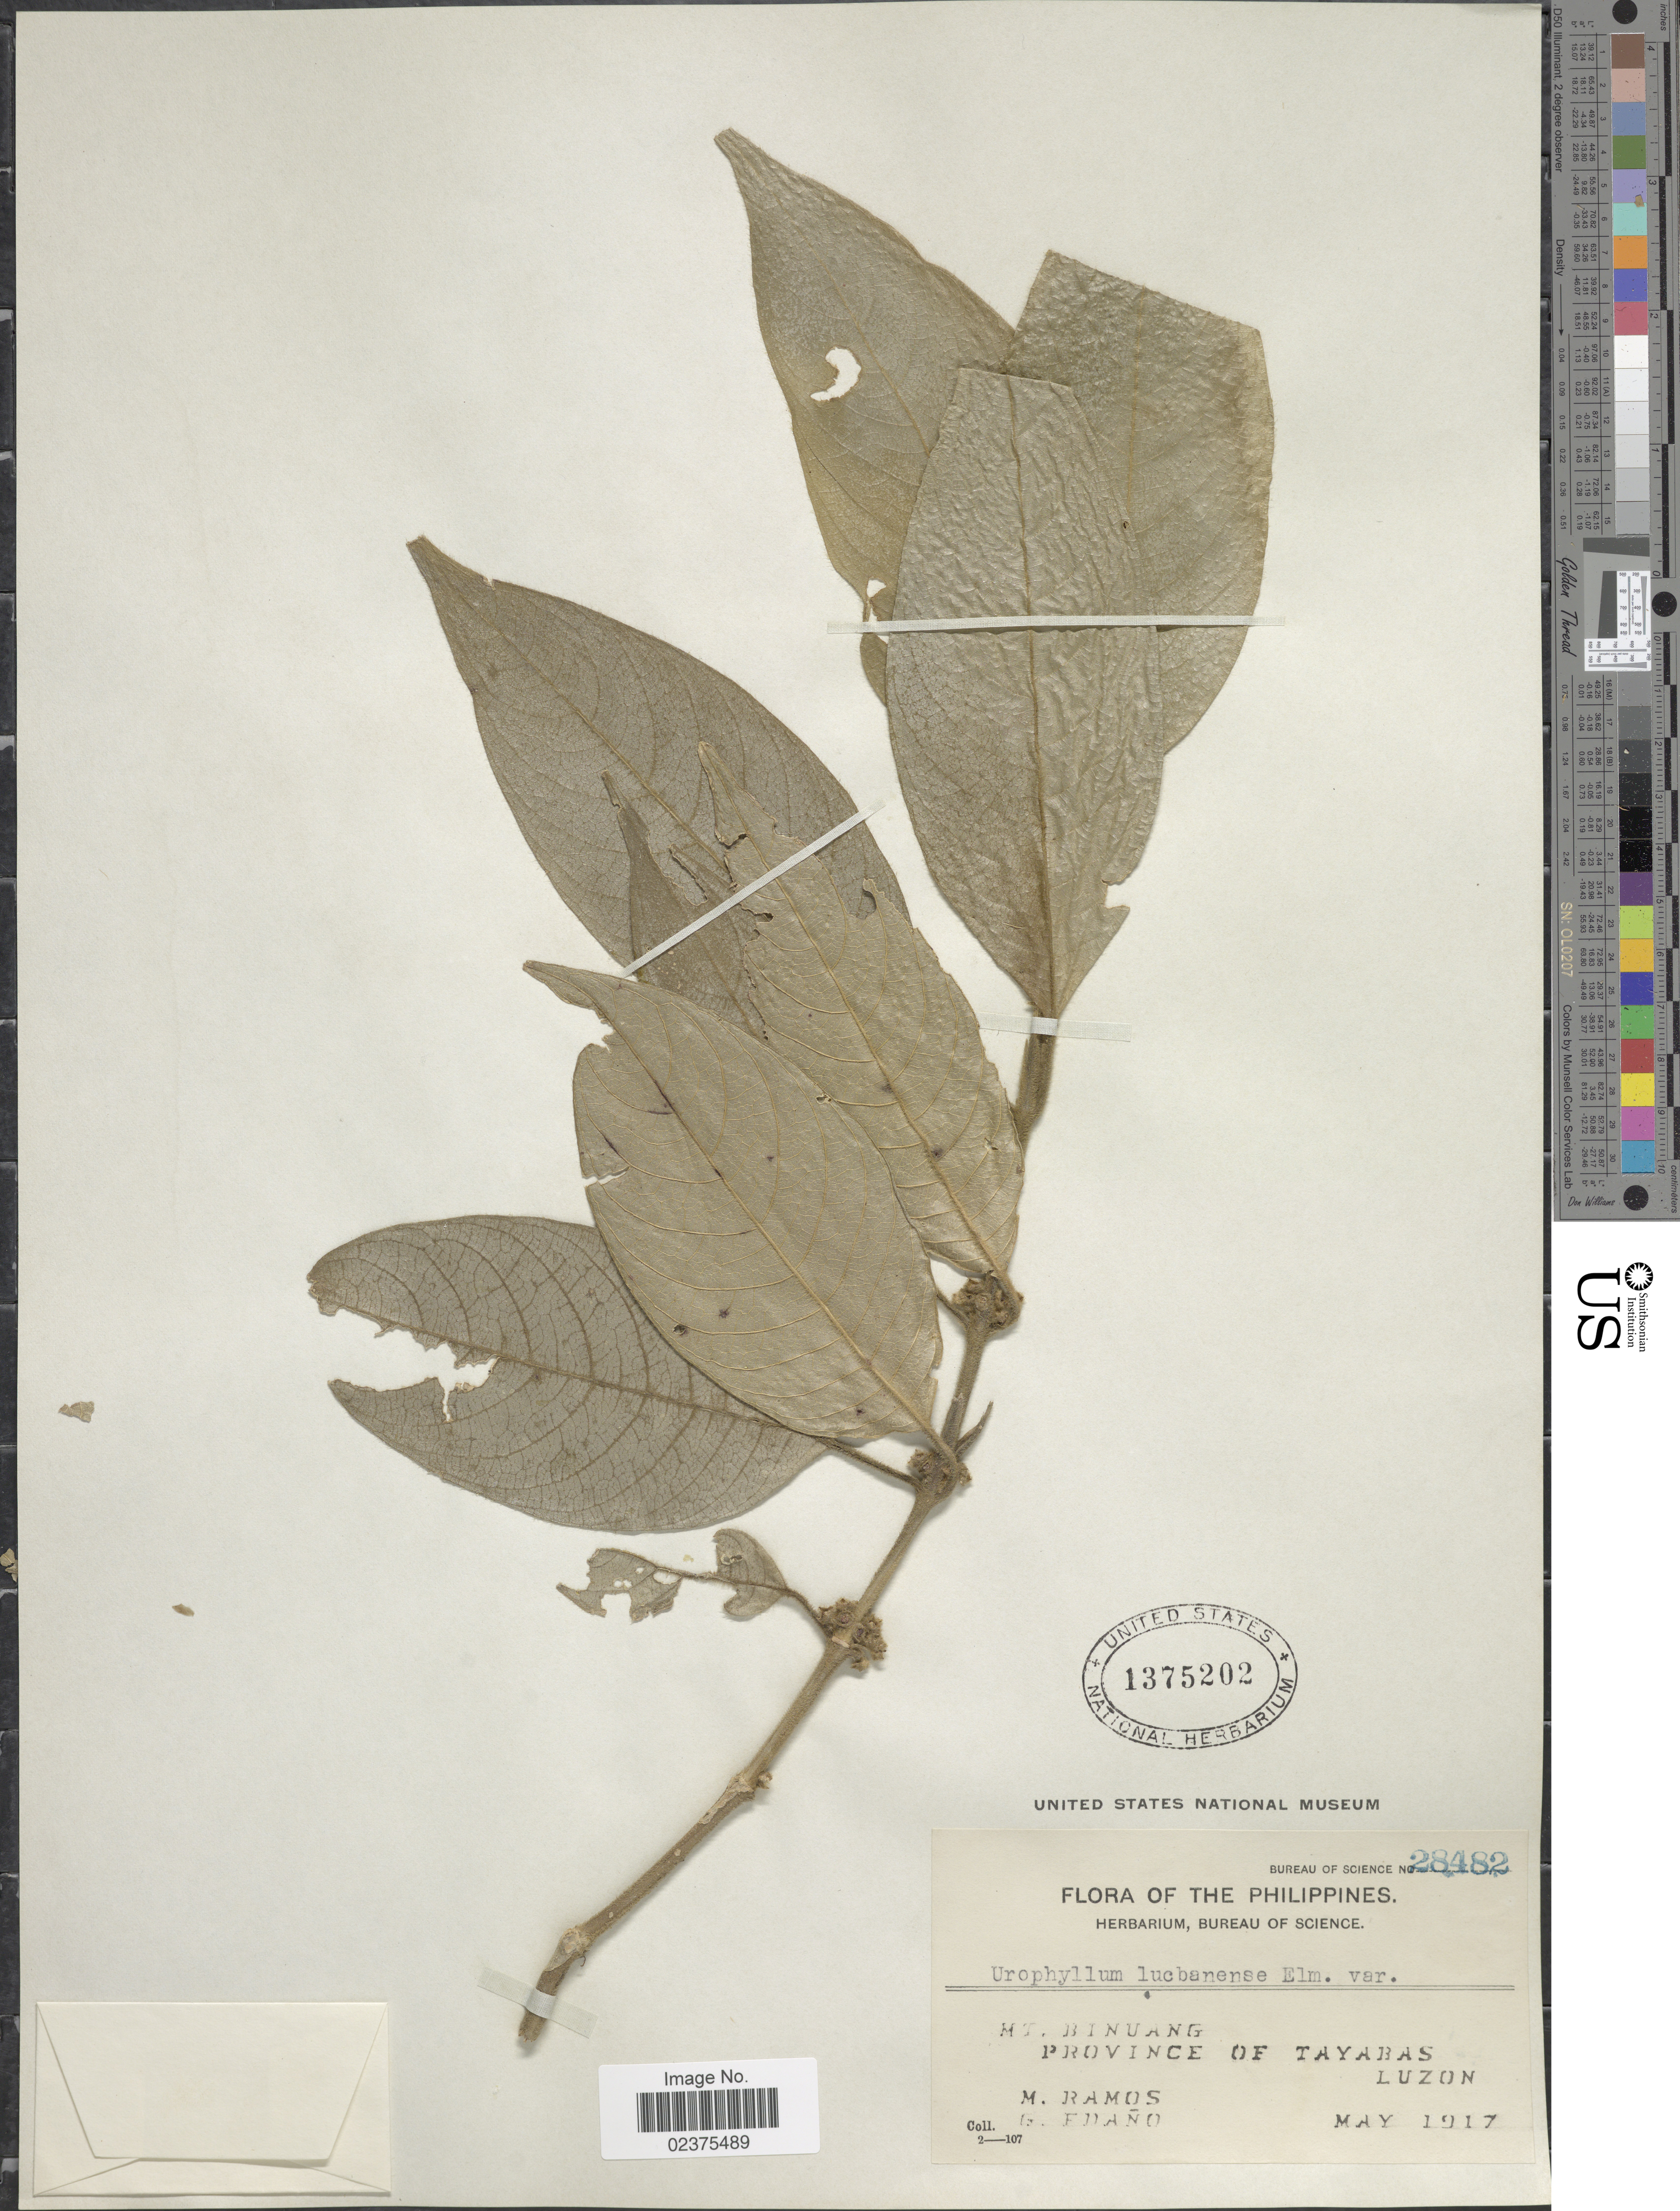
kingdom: Plantae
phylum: Tracheophyta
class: Magnoliopsida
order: Gentianales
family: Rubiaceae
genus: Praravinia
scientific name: Praravinia lucbanensis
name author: (Elmer) Bremek.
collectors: M. Ramos & G. Edaño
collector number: Bureau of Science 28482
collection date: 1917-05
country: Philippines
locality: Mt. Binuang, Province of Tayabas, Luzon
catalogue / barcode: US 1375202